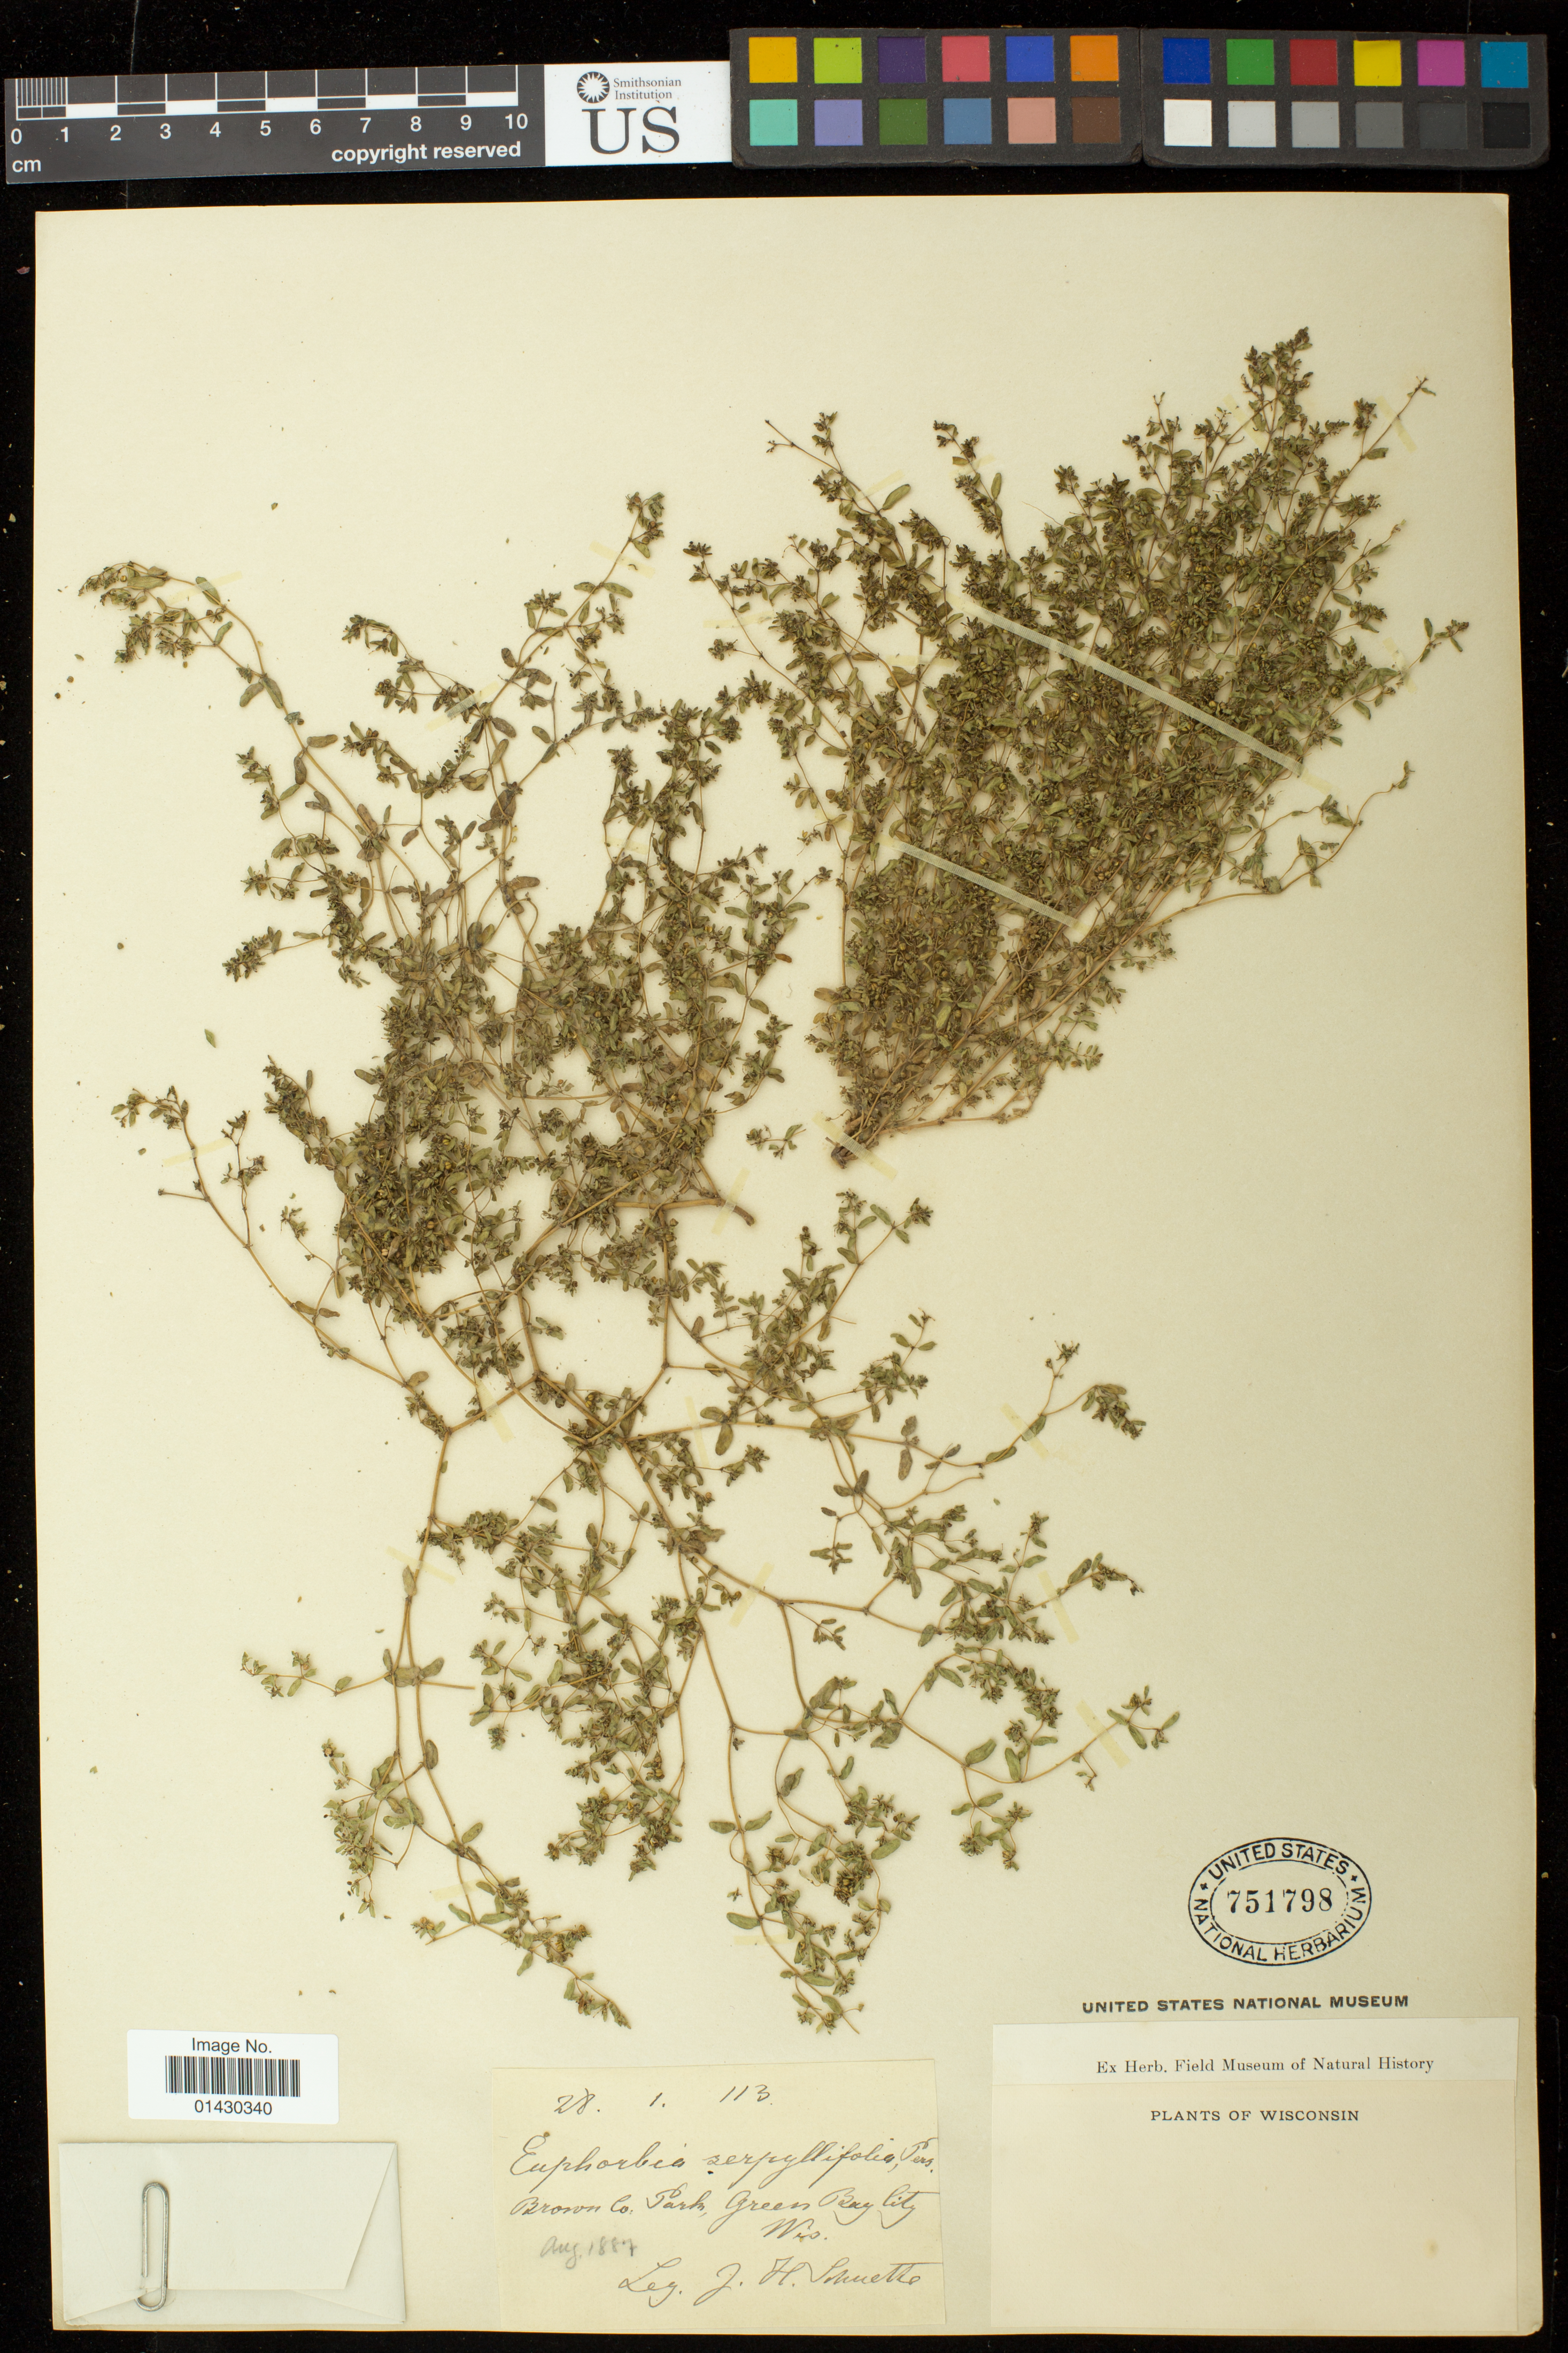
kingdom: Plantae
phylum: Tracheophyta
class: Magnoliopsida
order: Malpighiales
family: Euphorbiaceae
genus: Euphorbia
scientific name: Euphorbia serpillifolia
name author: Pers.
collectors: J. H. Schuette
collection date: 1887-08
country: United States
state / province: Wisconsin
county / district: Brown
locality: Green Bay City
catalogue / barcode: US 751798